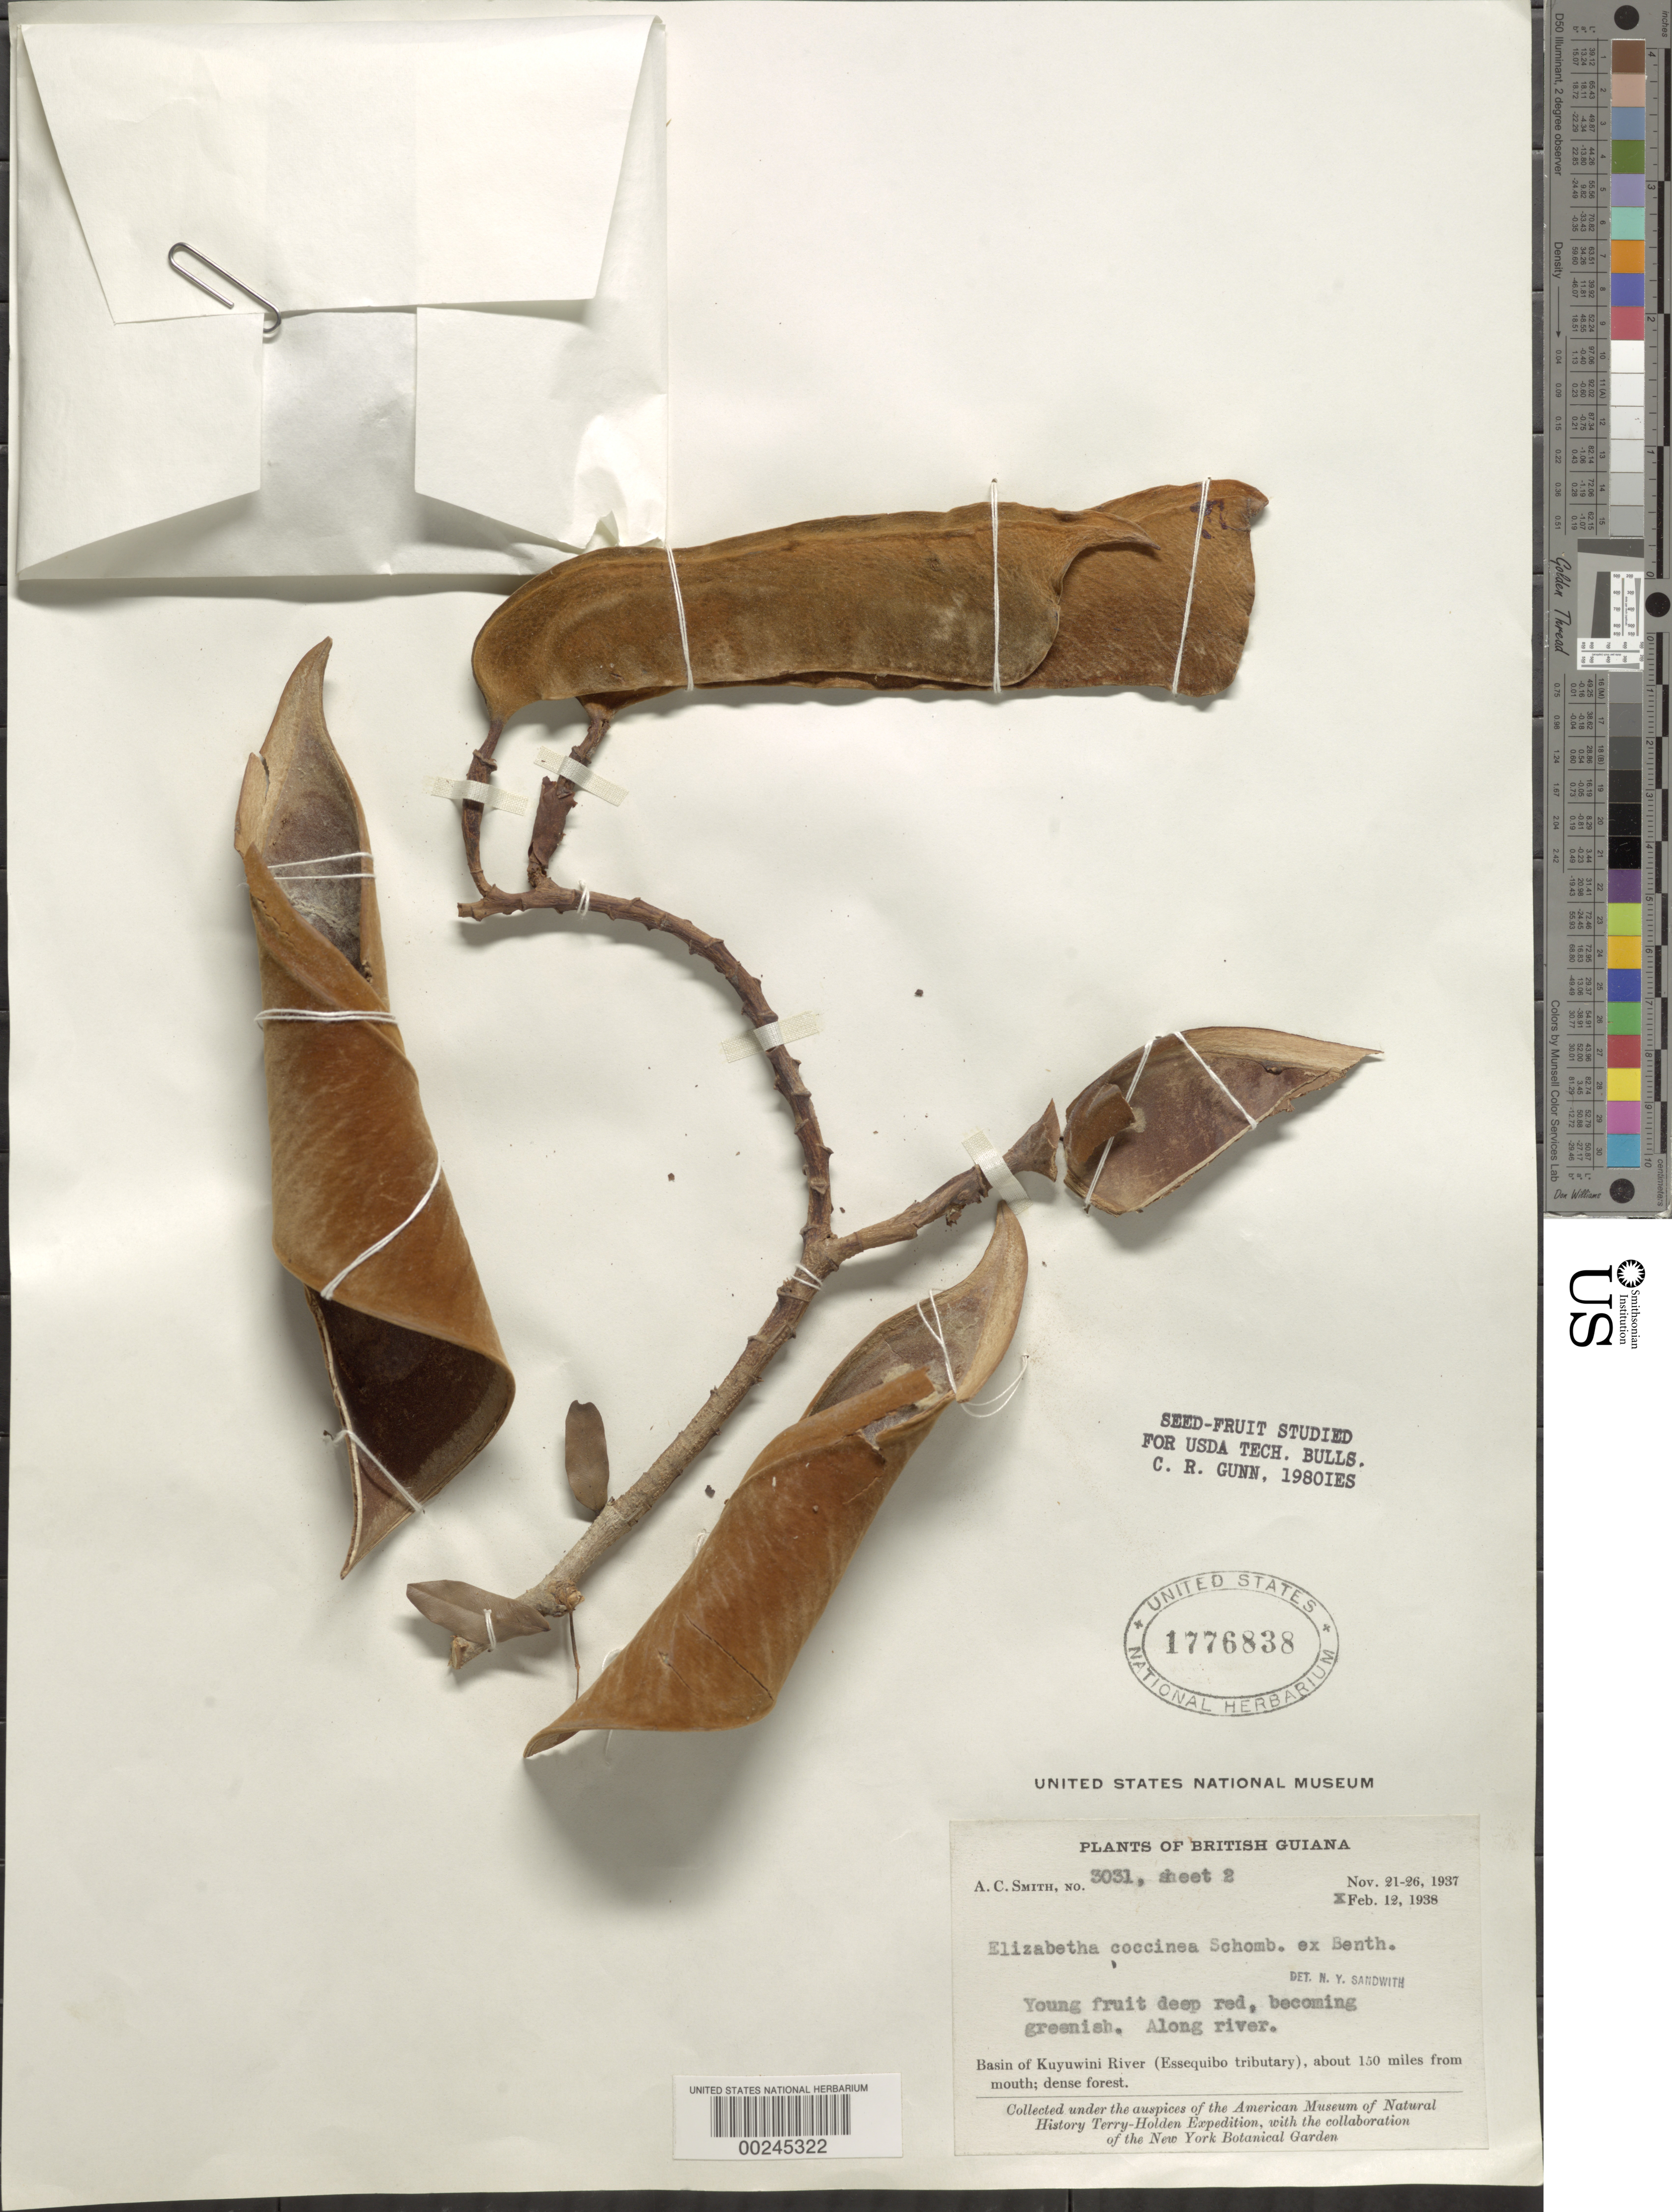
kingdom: Plantae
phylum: Tracheophyta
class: Magnoliopsida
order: Fabales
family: Fabaceae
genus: Elizabetha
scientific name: Elizabetha coccinea var. oxyphylla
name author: (Harms) R.S. Cowan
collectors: A. C. Smith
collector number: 3031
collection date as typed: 12 Feb 1938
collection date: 1938-02-12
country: Guyana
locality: Basin of kuyuwini river (essequibo tributary) about 150 mi from mouth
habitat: Along river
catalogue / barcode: US 1776838